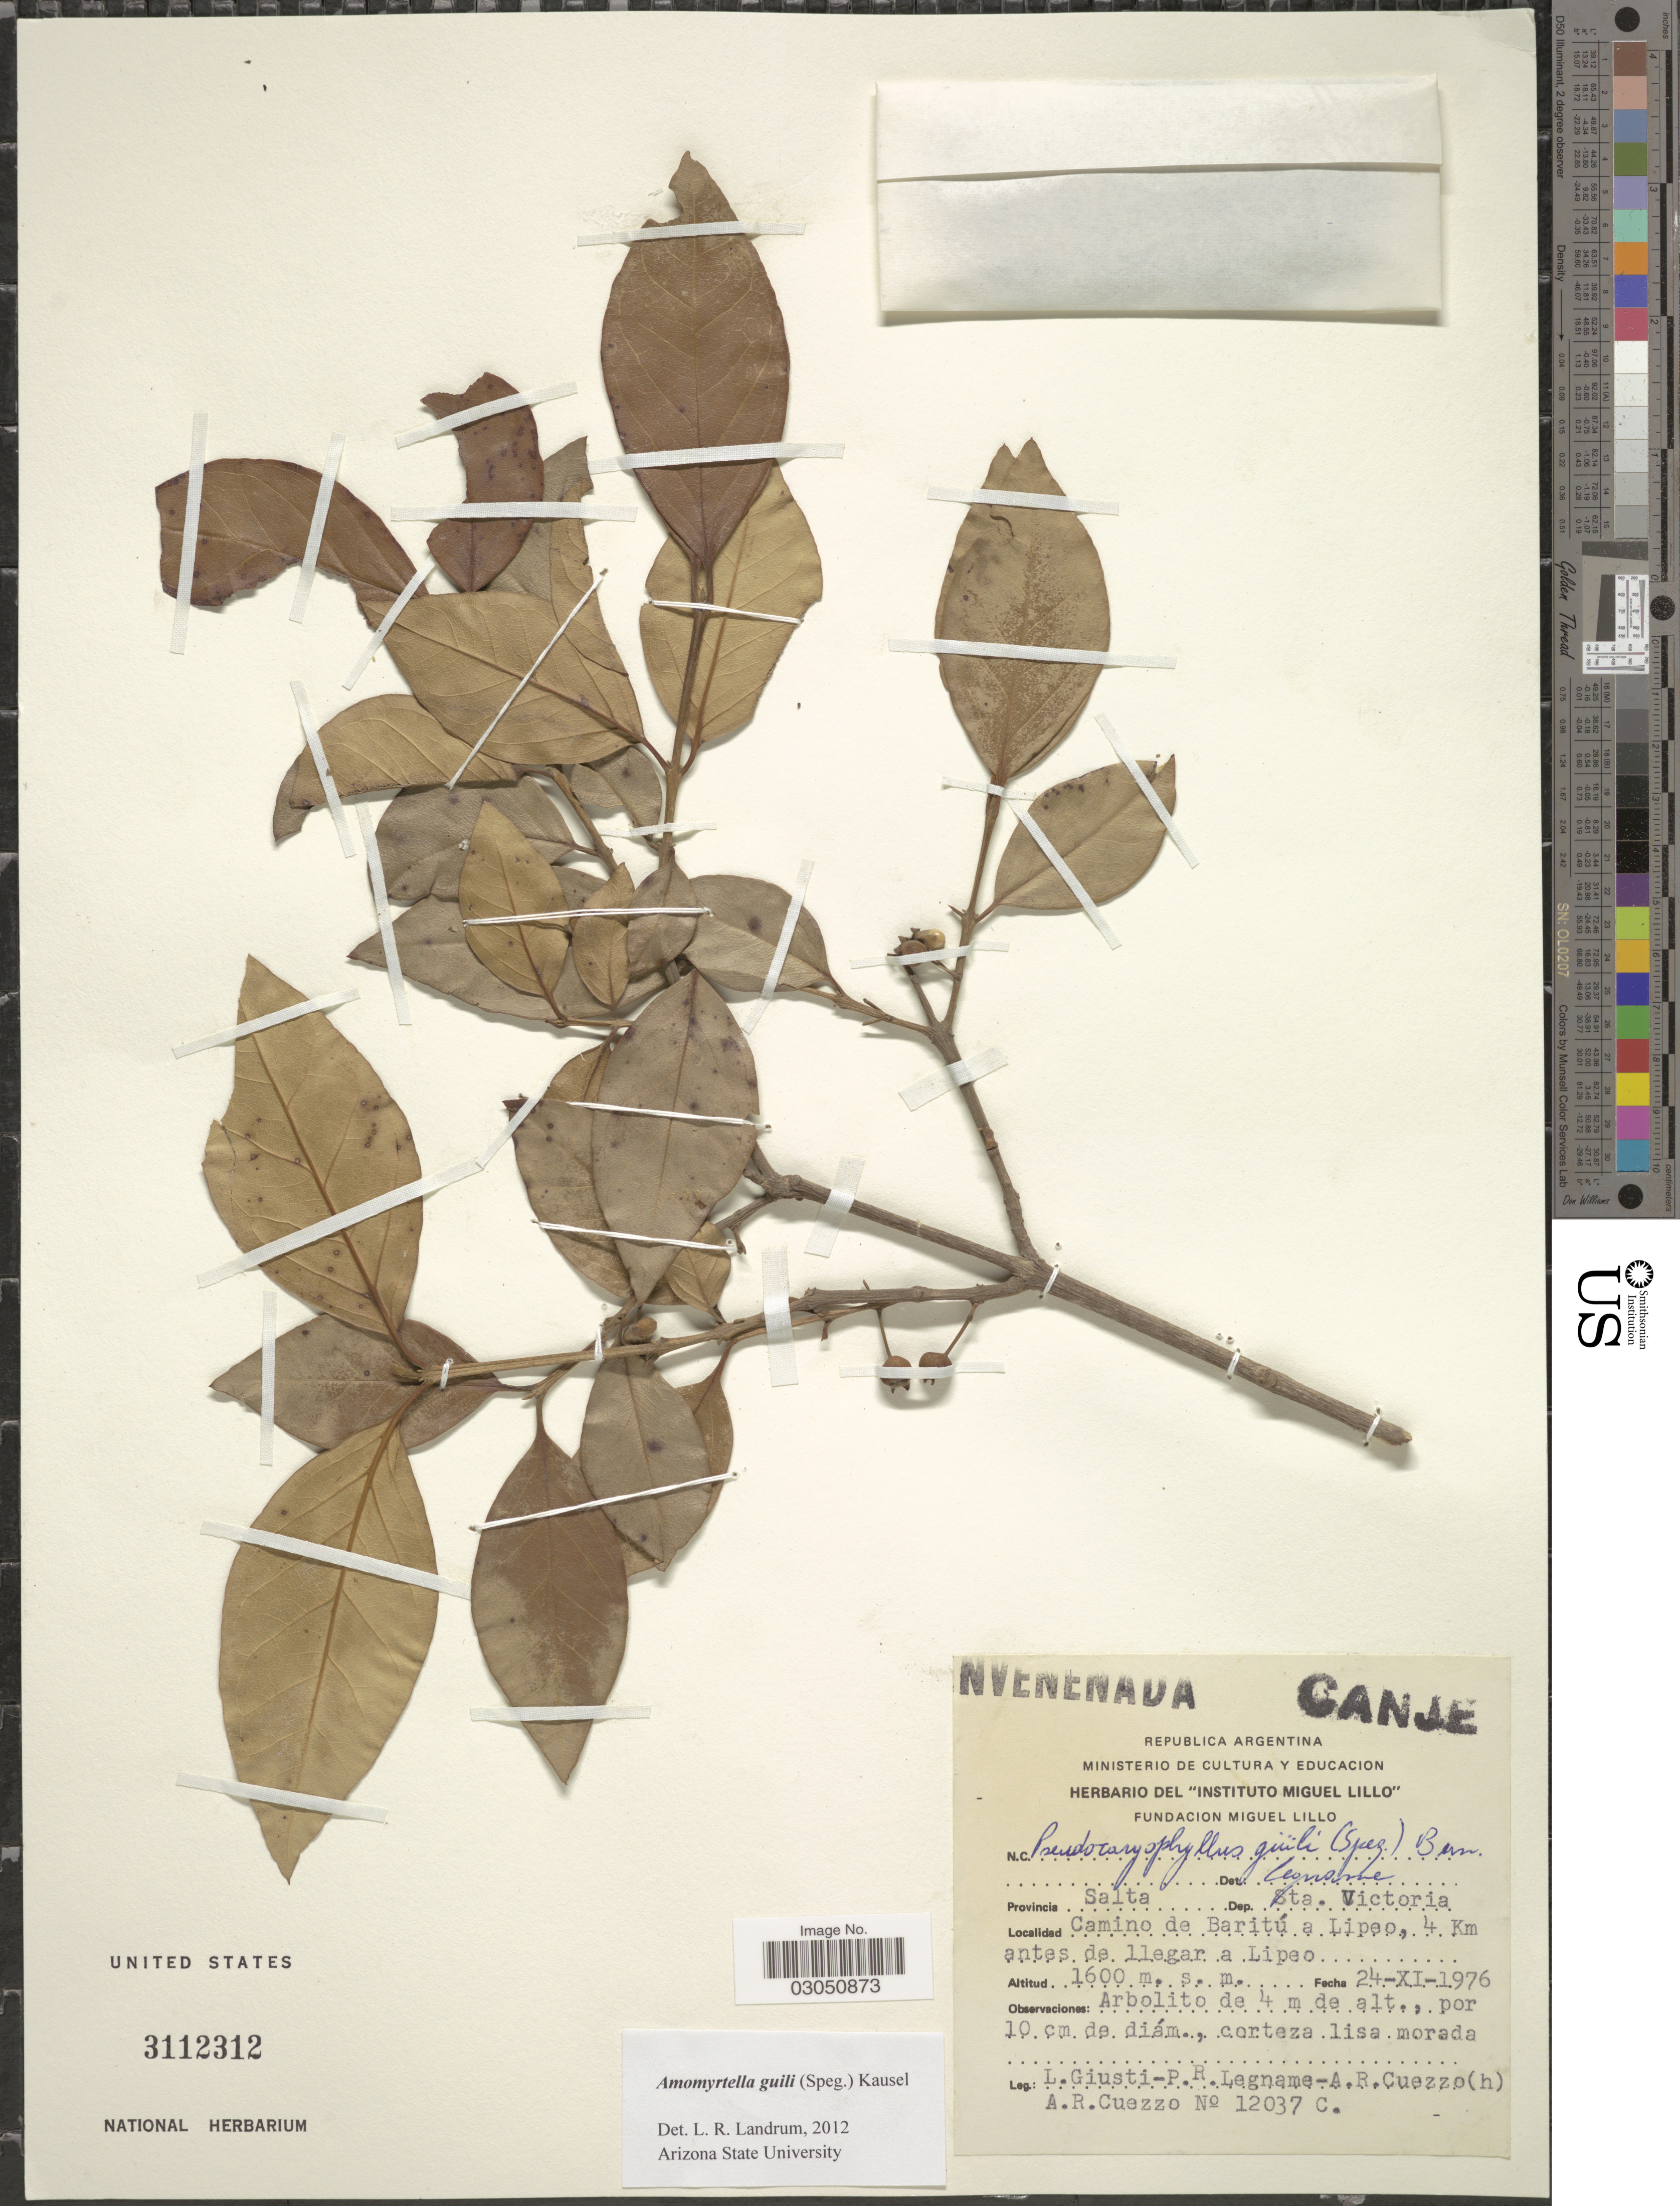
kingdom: Plantae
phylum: Tracheophyta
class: Magnoliopsida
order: Myrtales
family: Myrtaceae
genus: Amomyrtella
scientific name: Amomyrtella guilii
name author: (Speg.) Kausel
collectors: L. Giusti, P. R. Legname, A. Cuezzo & A. Cuezzo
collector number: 12037C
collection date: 1976-11-24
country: Argentina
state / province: Salta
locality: Dep. Sta. Victoria. Camino de Baritú a Lipeo, 4 Km antes de llegar a Lipeo.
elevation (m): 1600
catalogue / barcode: US 3112312